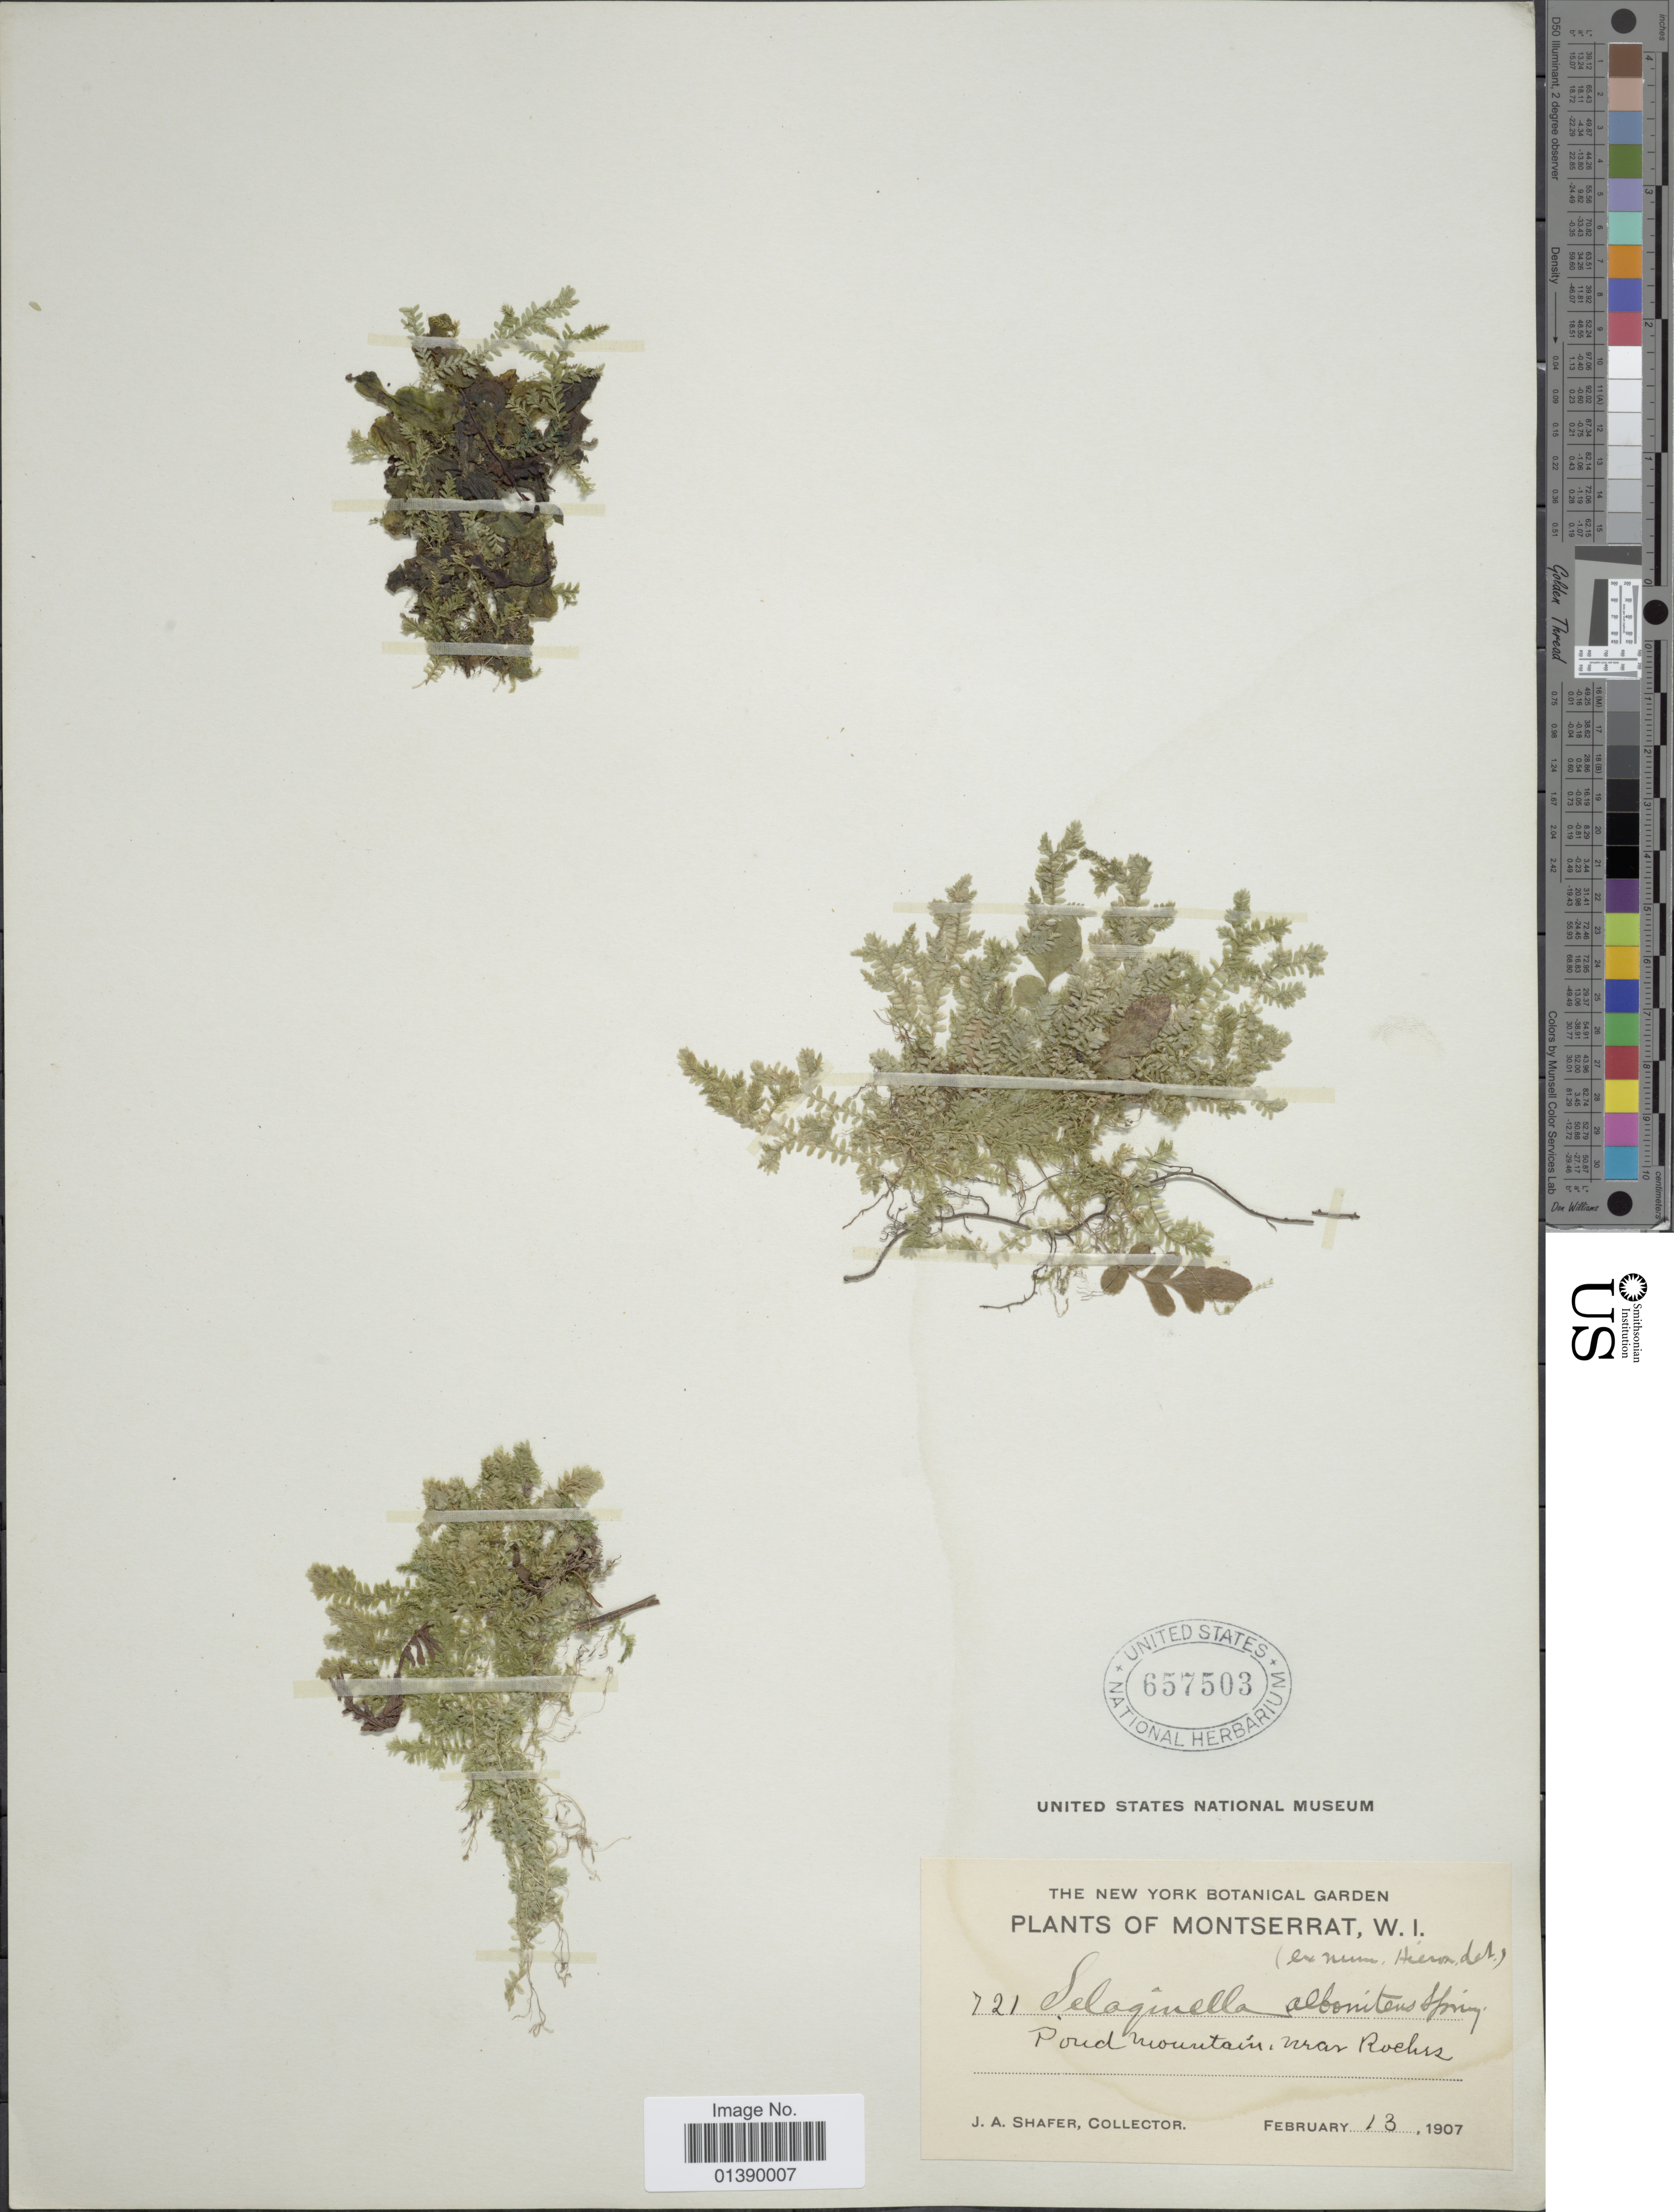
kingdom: Plantae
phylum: Tracheophyta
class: Lycopodiopsida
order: Selaginellales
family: Selaginellaceae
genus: Selaginella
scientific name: Selaginella tenella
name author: (P. Beauv.) Spring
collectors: J. A. Shafer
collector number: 721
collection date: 1907-02-13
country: Montserrat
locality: Pond mountain, near Roche's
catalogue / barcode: US 657503